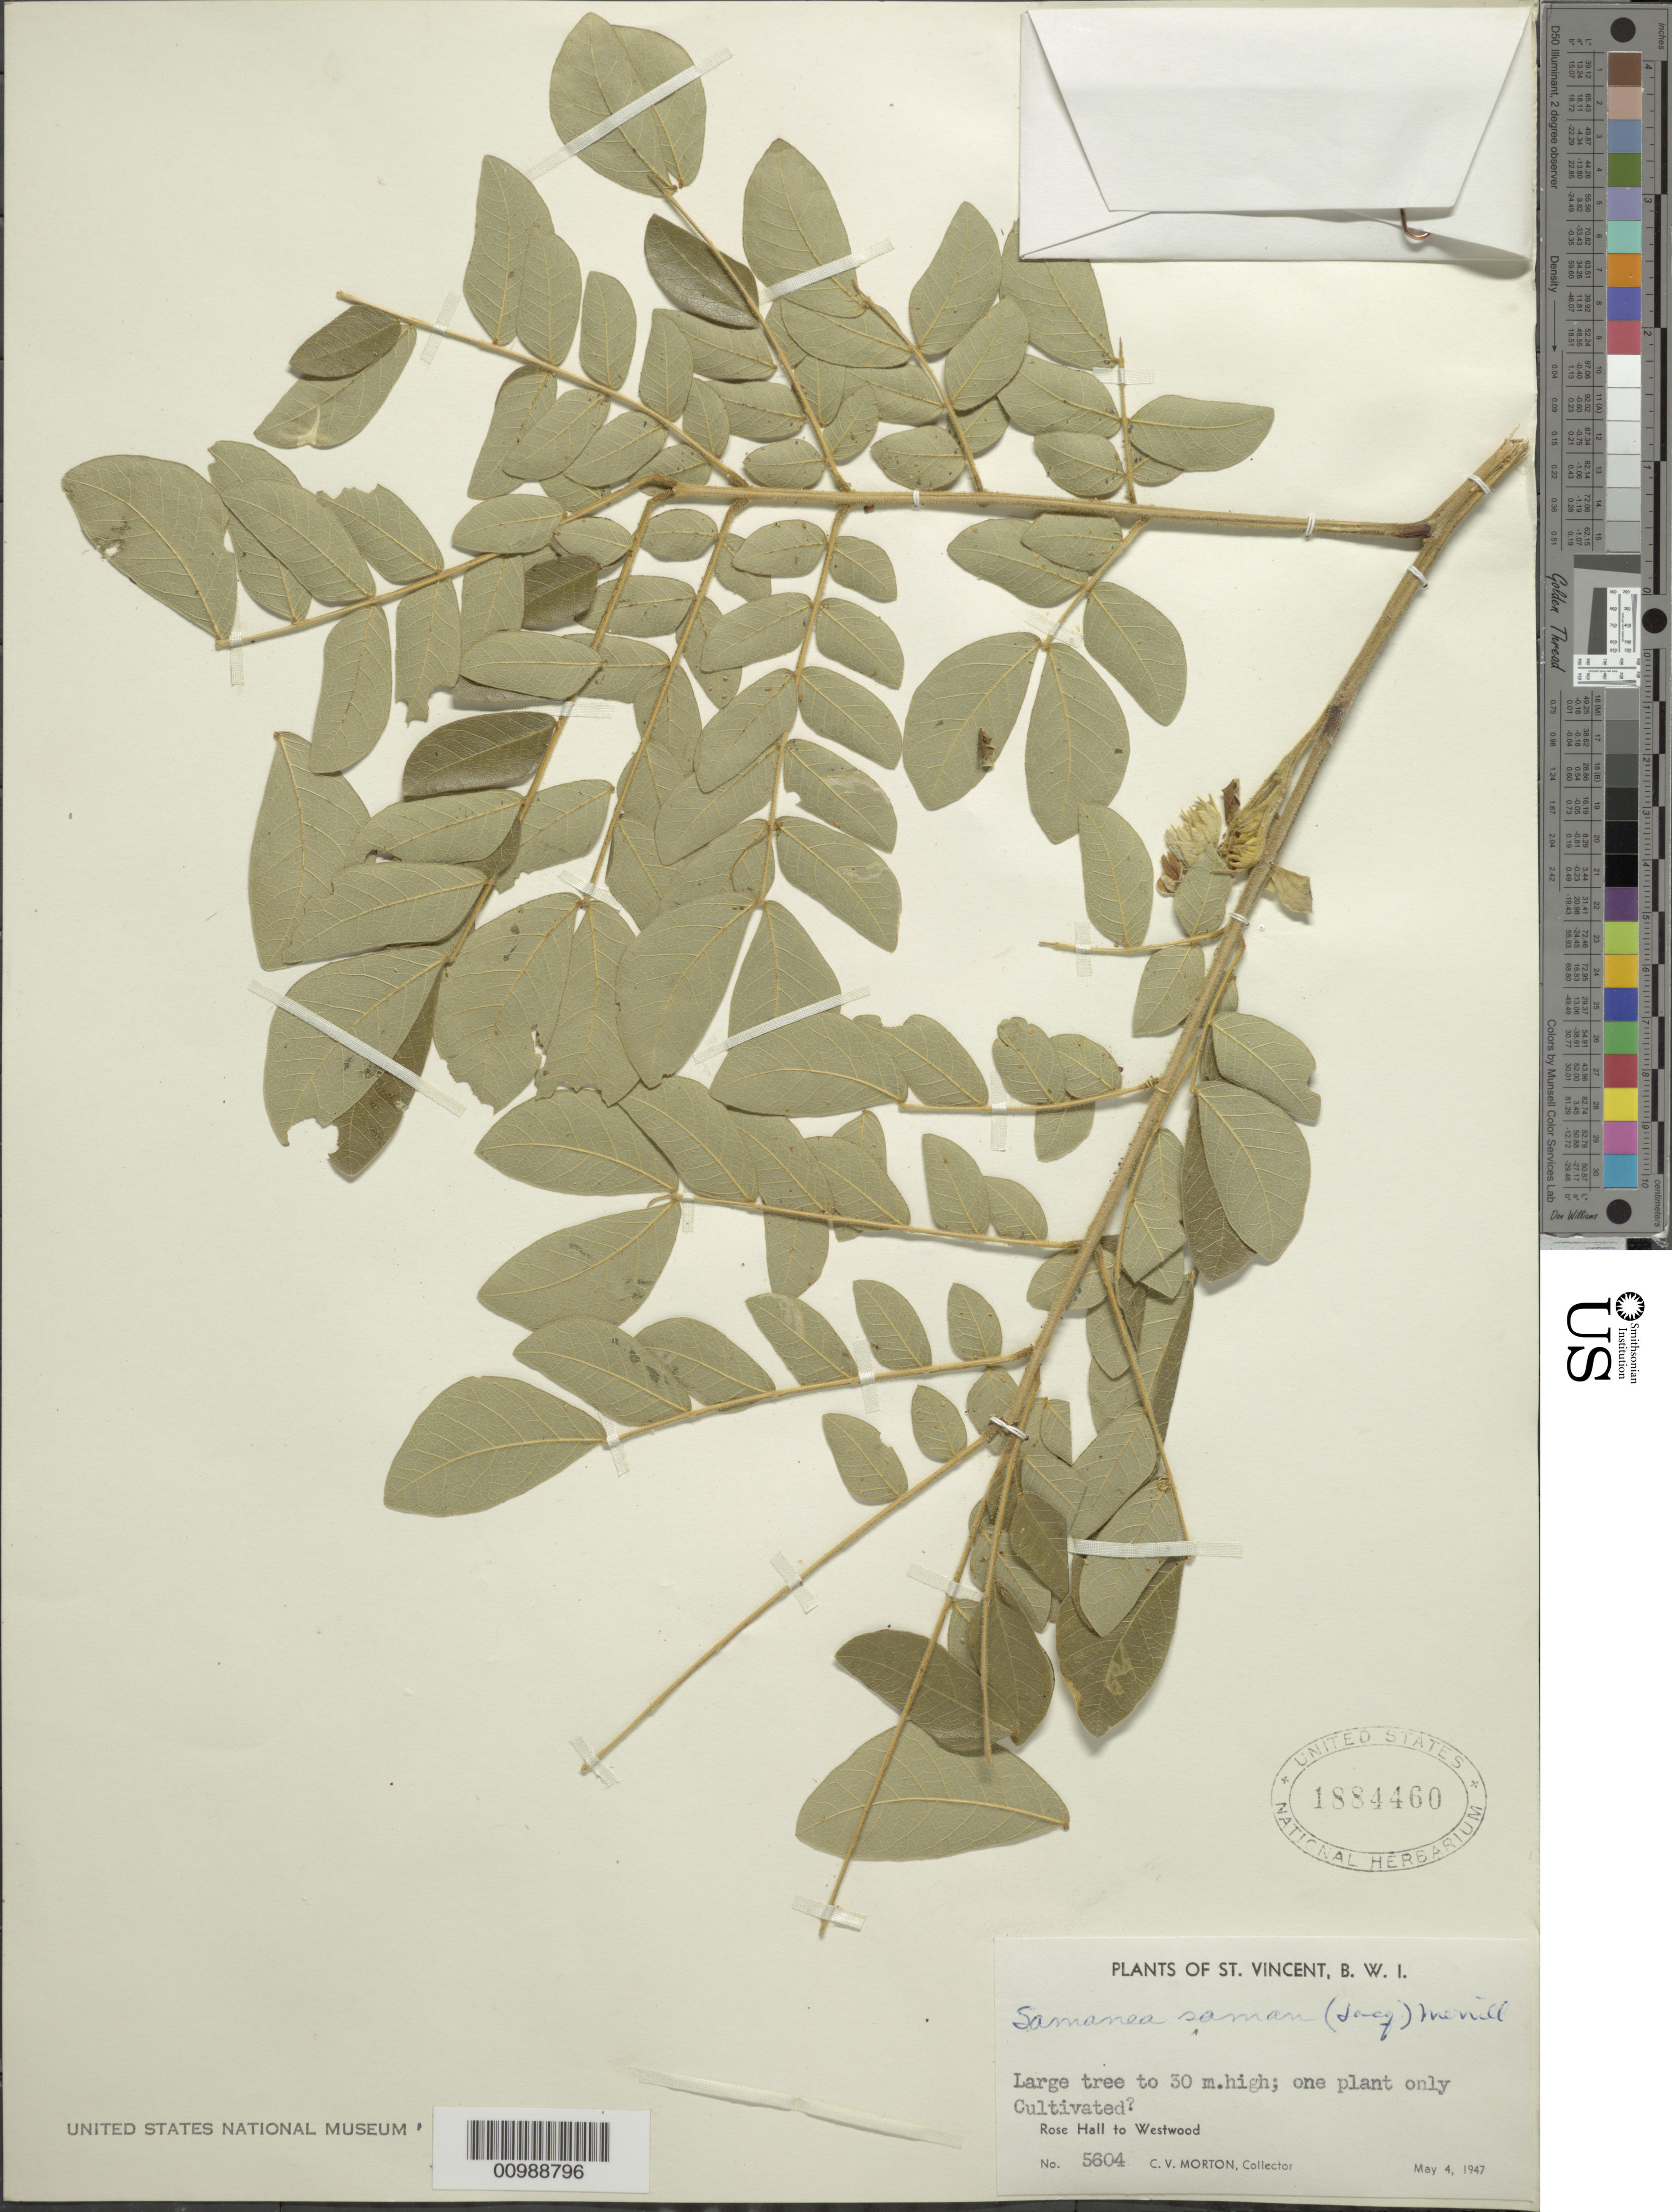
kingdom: Plantae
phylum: Tracheophyta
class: Magnoliopsida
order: Fabales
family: Fabaceae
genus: Samanea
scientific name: Samanea saman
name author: (Jacq.) Merr.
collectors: C. V. Morton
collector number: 5604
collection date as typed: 04 May 1947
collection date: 1947-05-04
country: St. Vincent - Grenadines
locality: Rose Hall to Westwood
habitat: One plant only. Cultivated?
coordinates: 0 N, 0 E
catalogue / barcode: US 1884460